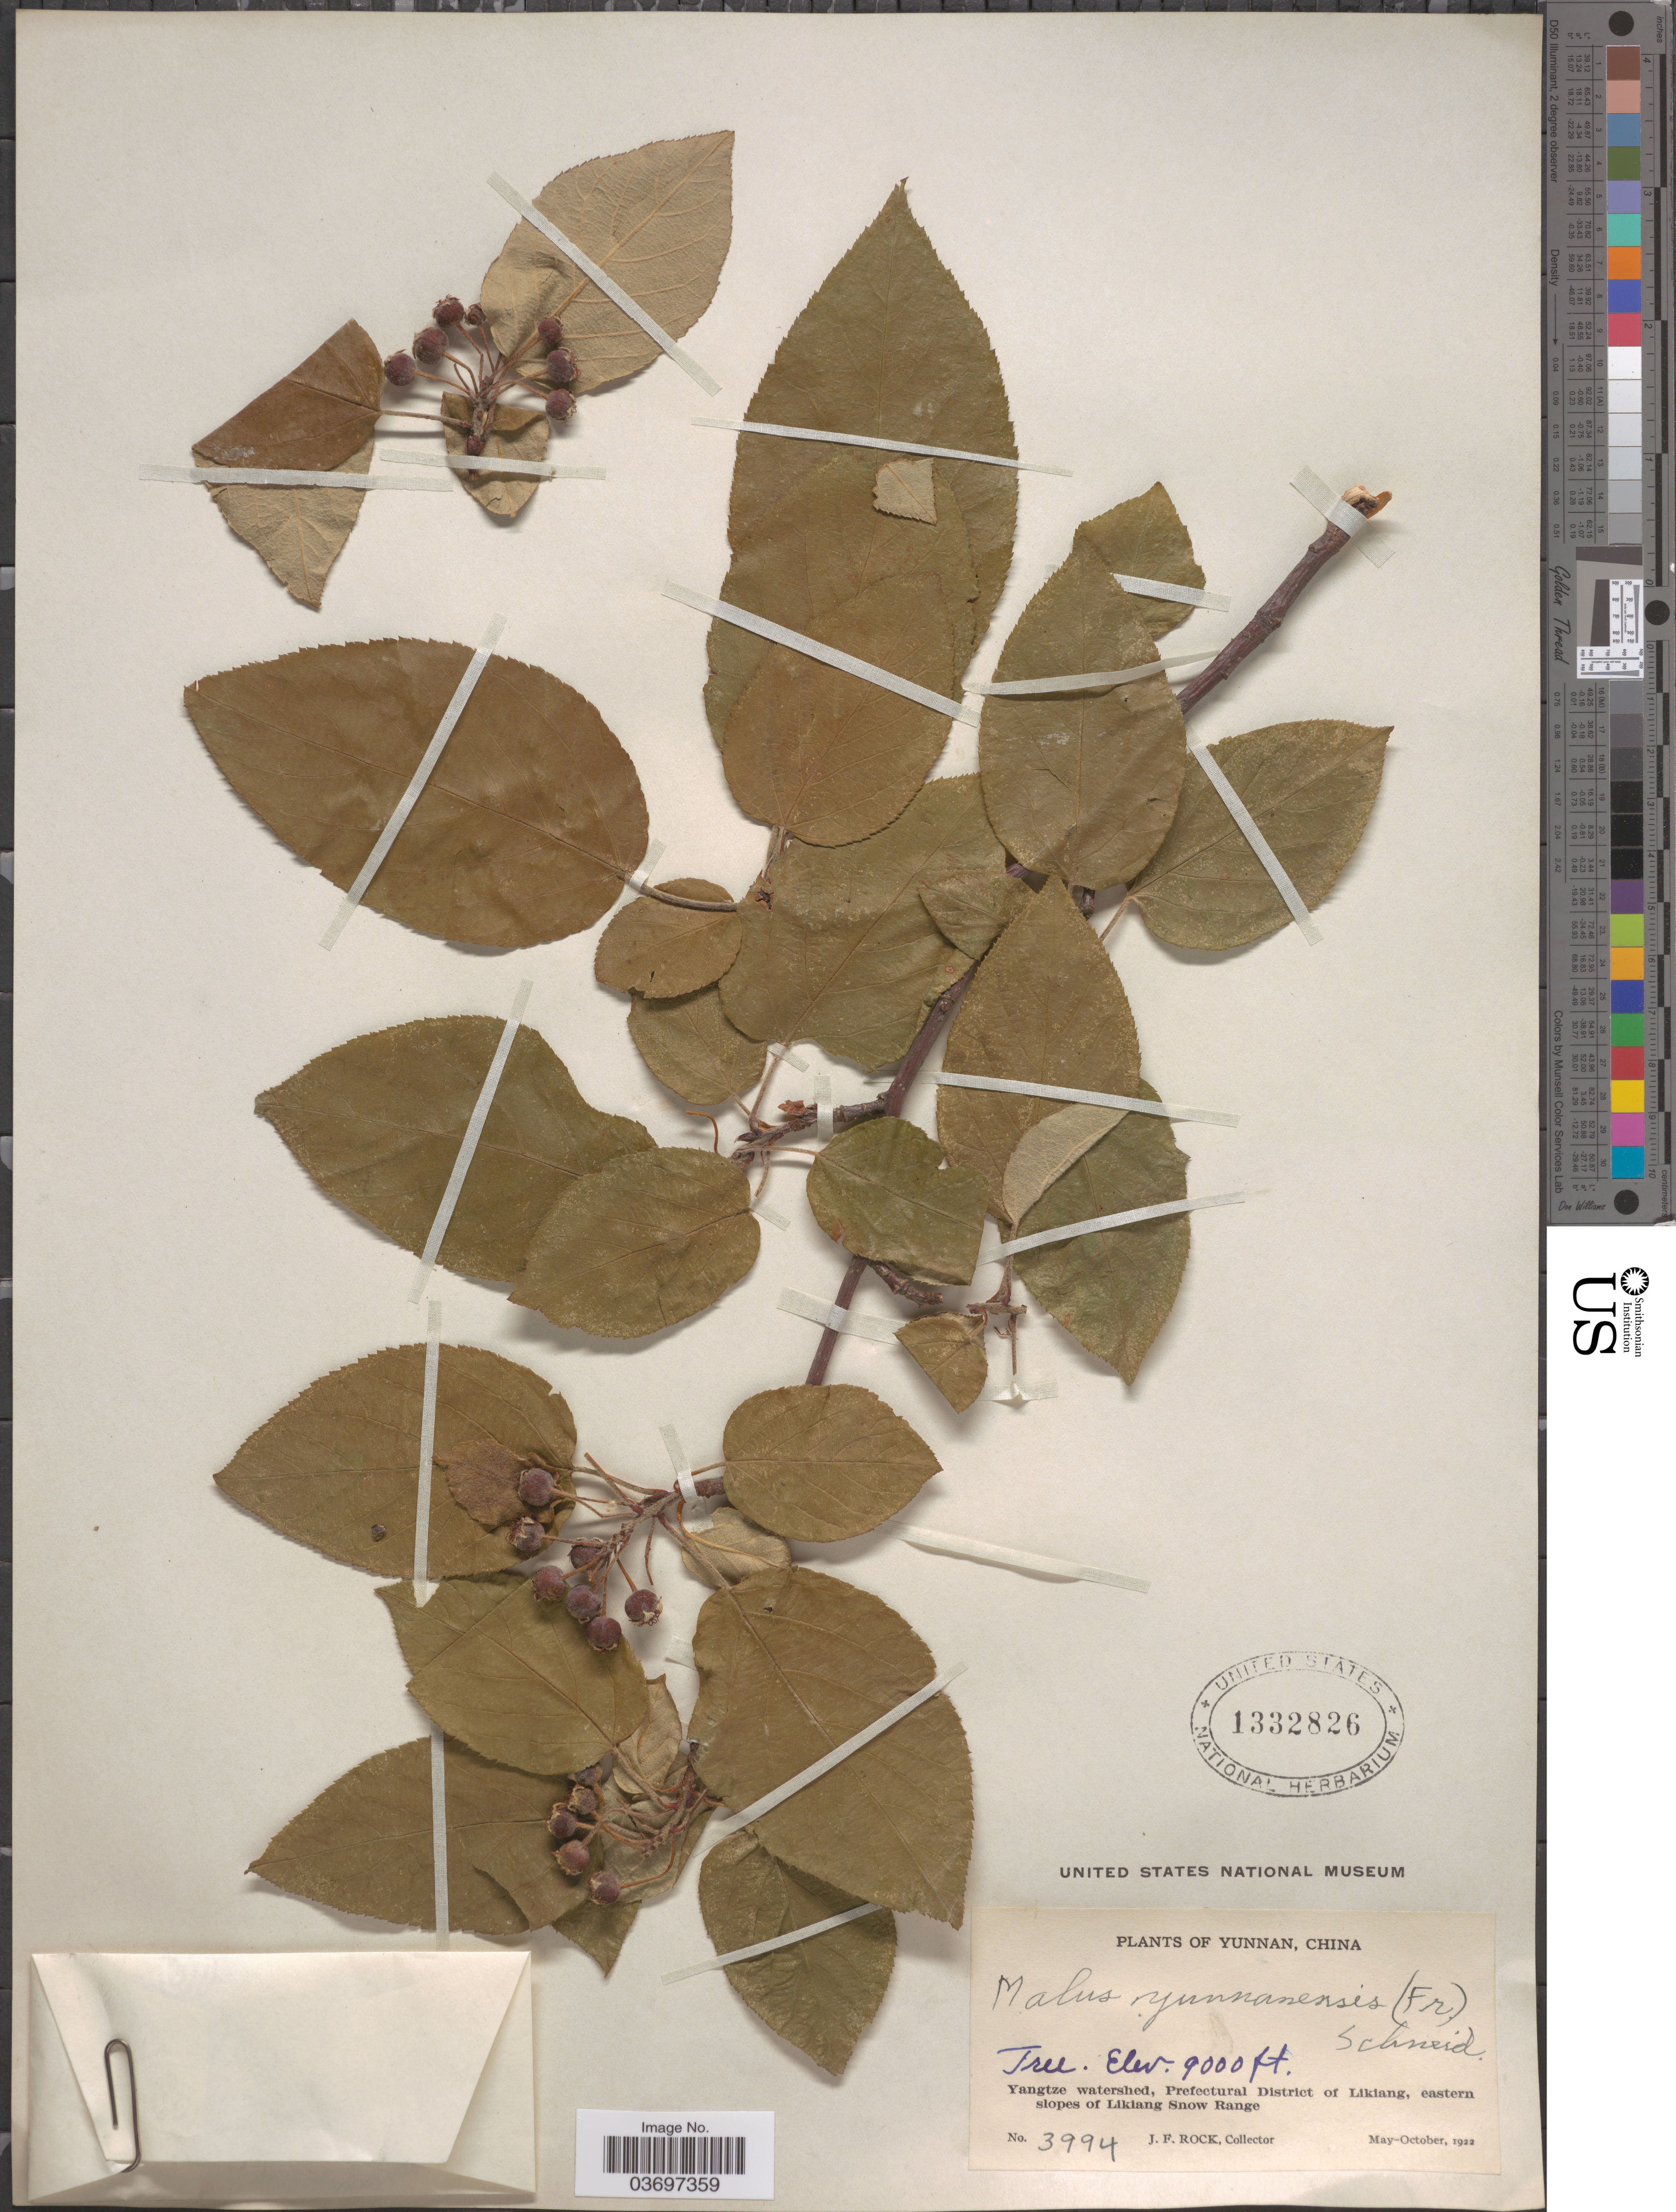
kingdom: Plantae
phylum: Tracheophyta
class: Magnoliopsida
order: Rosales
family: Rosaceae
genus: Malus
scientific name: Malus yunnanensis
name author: (Franch.) C.K. Schneid.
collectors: J. Rock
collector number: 3994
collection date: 1922-05/1922-10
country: China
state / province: Yunnan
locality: Yangtze watershed, Prefectural District of Likiang, eastern slopes of Likiang Snow Range.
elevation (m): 2743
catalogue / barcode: US 1332826